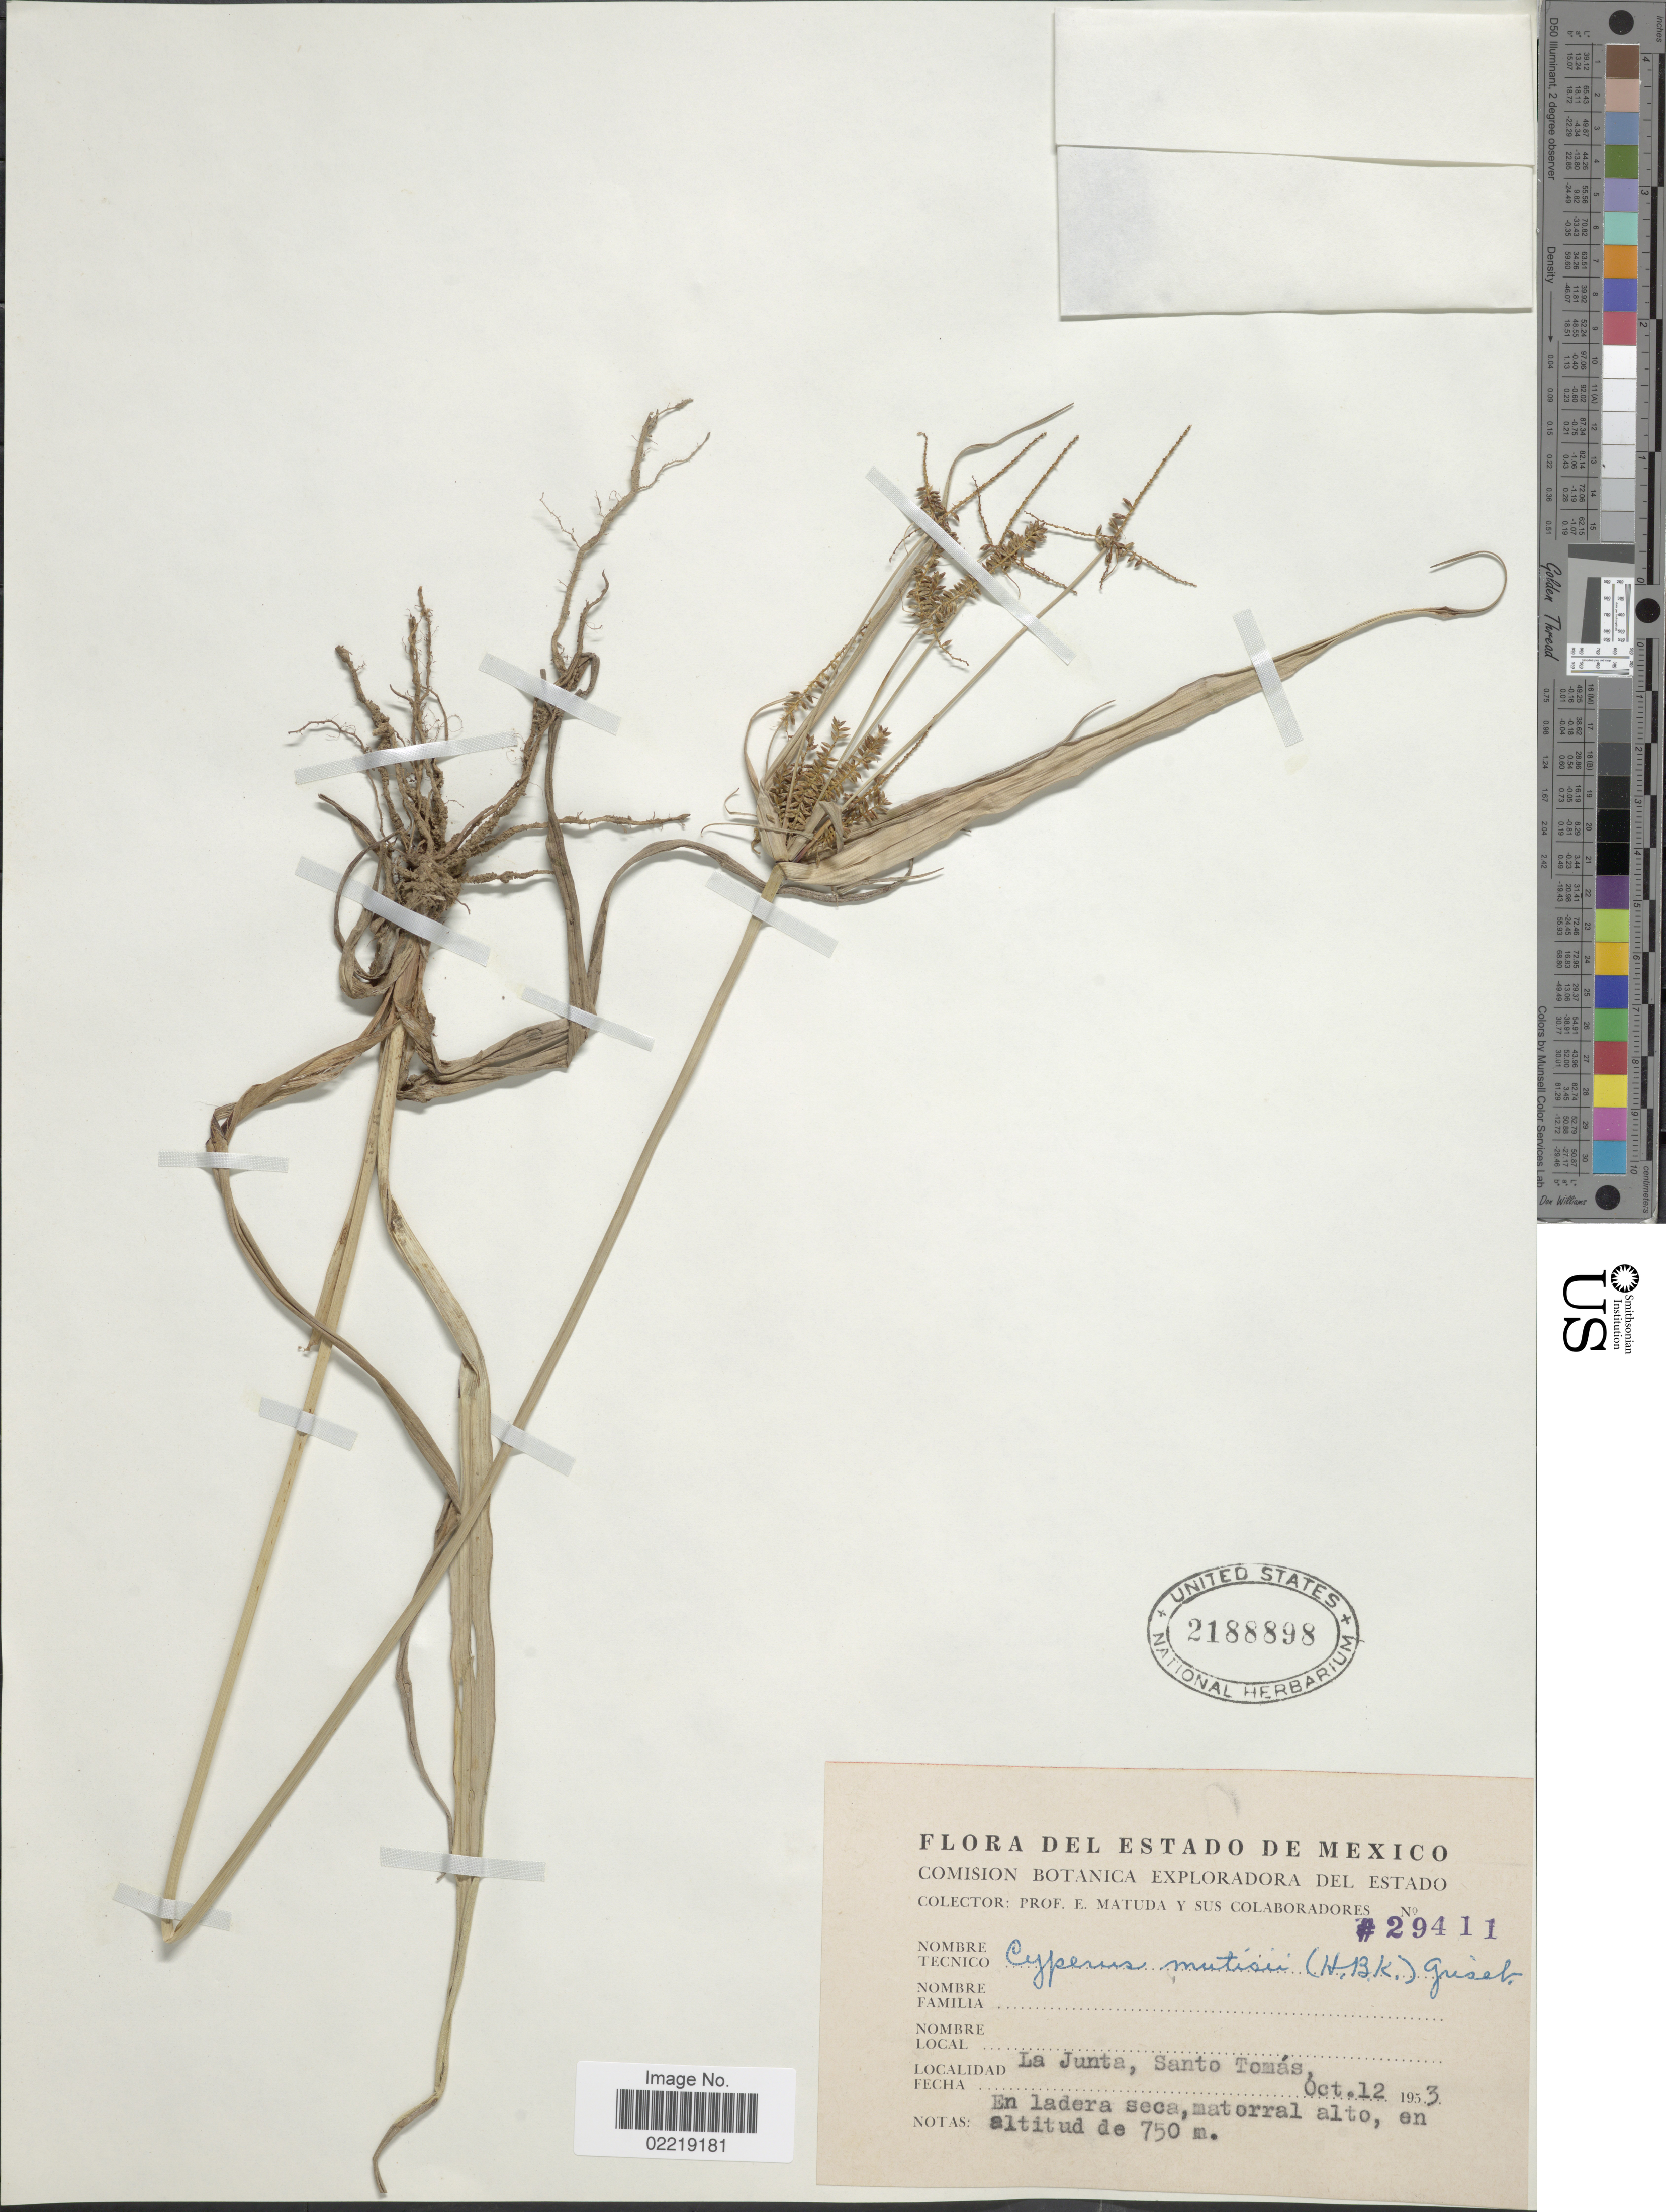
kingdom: Plantae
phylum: Tracheophyta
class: Liliopsida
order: Poales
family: Cyperaceae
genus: Cyperus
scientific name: Cyperus mutisii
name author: (Kunth) Andersson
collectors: E. Matuda & et al.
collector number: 29411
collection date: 1953-10-12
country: Mexico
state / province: México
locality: Estado de Mexico. La Junta, Santo Tomas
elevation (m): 750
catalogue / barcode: US 2188898